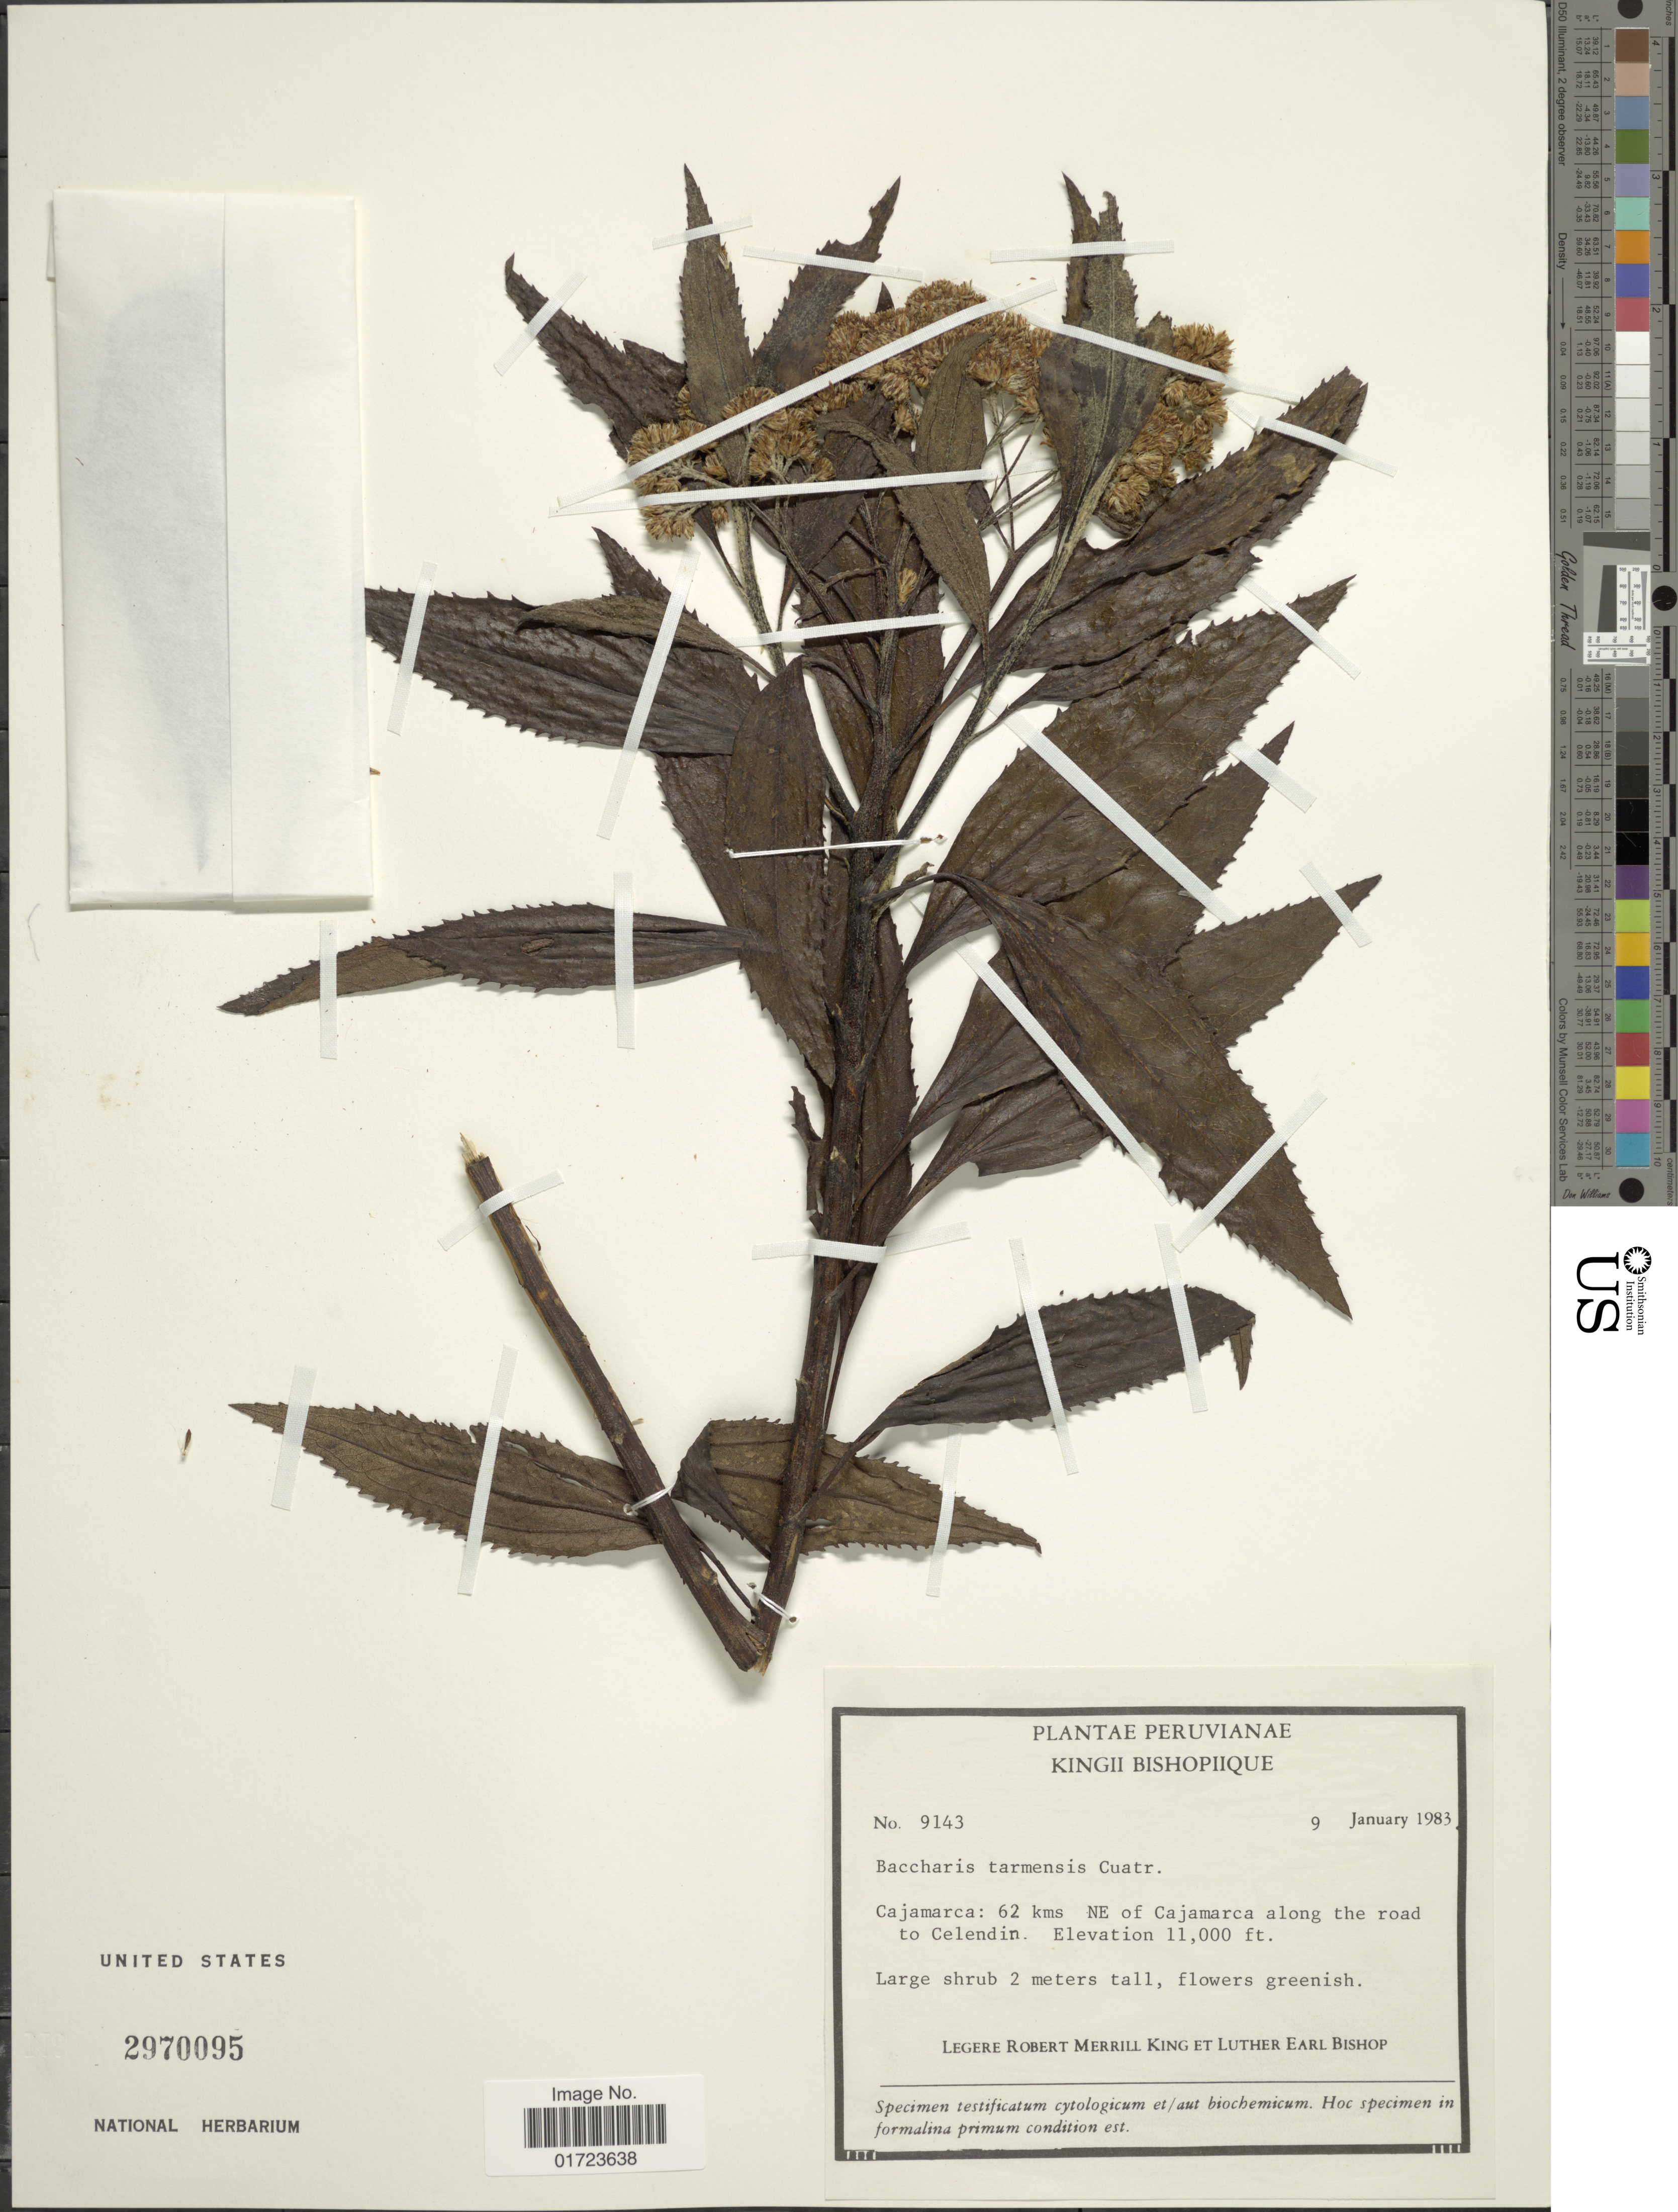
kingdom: Plantae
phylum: Tracheophyta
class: Magnoliopsida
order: Asterales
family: Asteraceae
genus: Baccharis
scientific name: Baccharis tarmensis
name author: Cuatrec.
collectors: R. M. King & L. E. Bishop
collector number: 9143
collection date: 1983-01-09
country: Peru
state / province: Cajamarca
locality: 62 kms NE of the Cajamarca along the road to Celendin.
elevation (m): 3353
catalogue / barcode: US 2970095